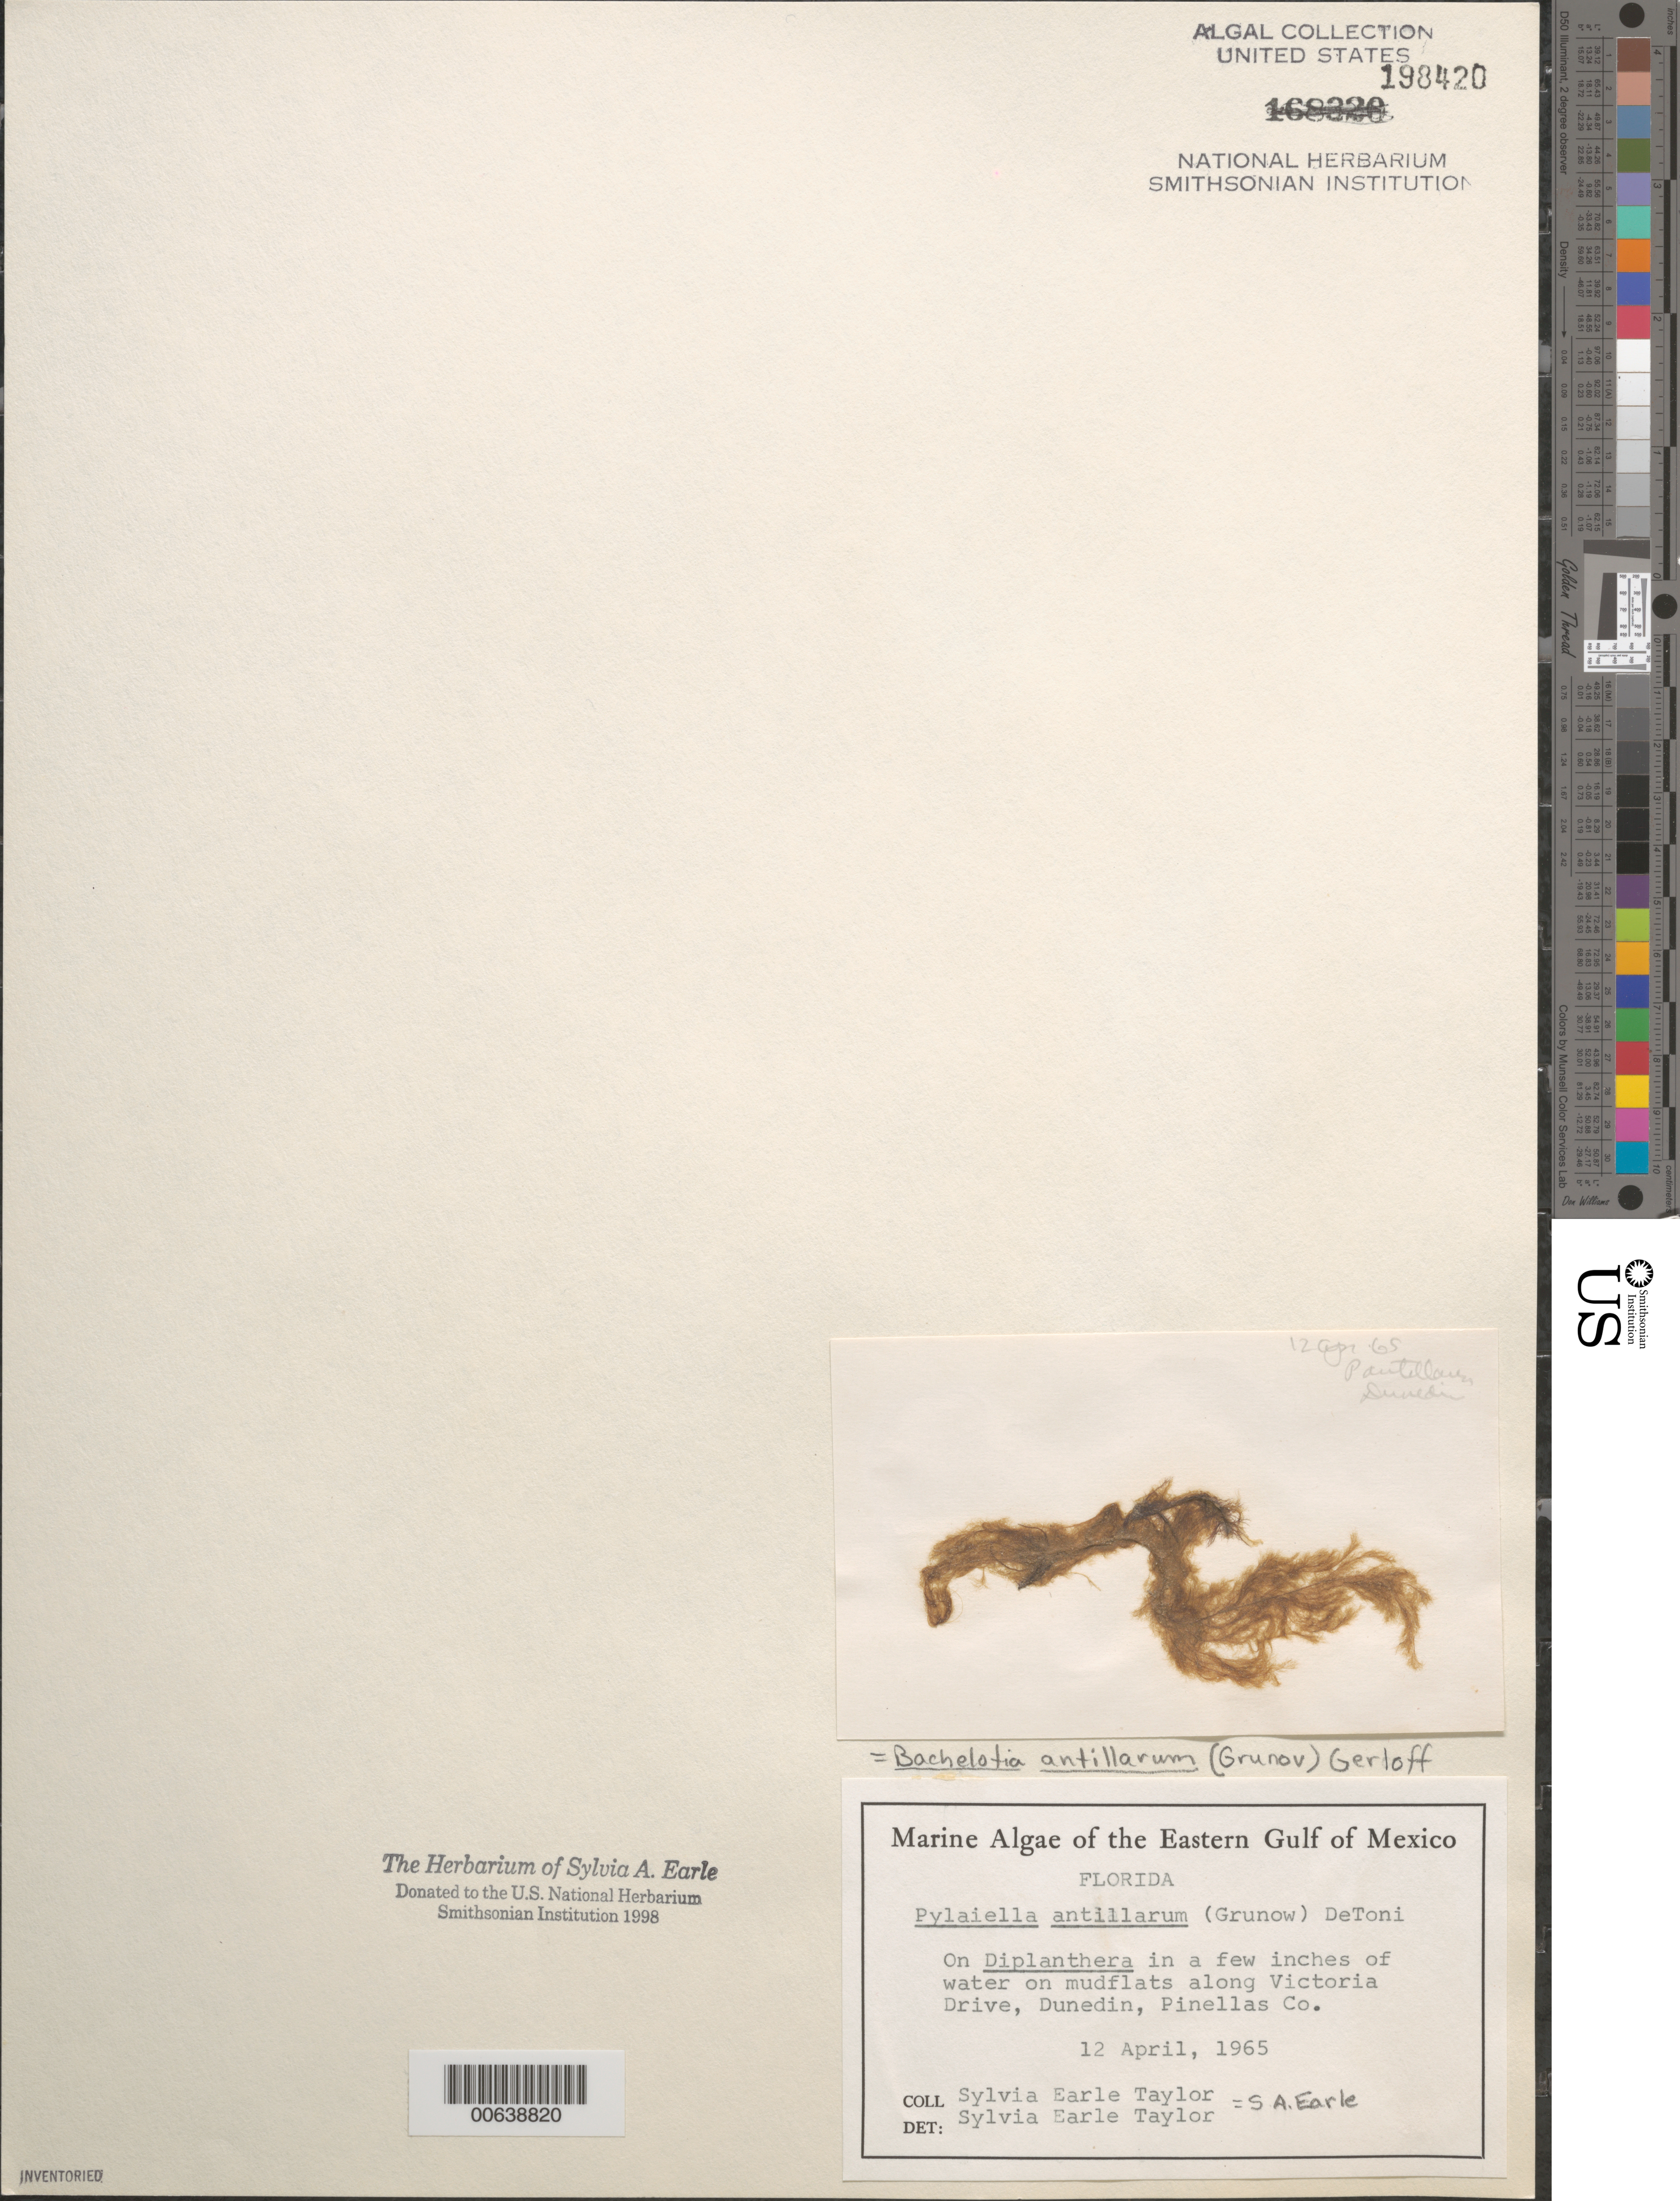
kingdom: Chromista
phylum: Ochrophyta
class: Phaeophyceae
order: Ectocarpales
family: Ectocarpaceae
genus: Bachelotia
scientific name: Bachelotia antillarum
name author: (Grunow) Gerloff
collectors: S. A. Earle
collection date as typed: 12 Apr 1965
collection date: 1965-04-12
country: United States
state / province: Florida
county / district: Pinellas County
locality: Dunedin, Victoria Drive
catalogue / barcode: US 198420